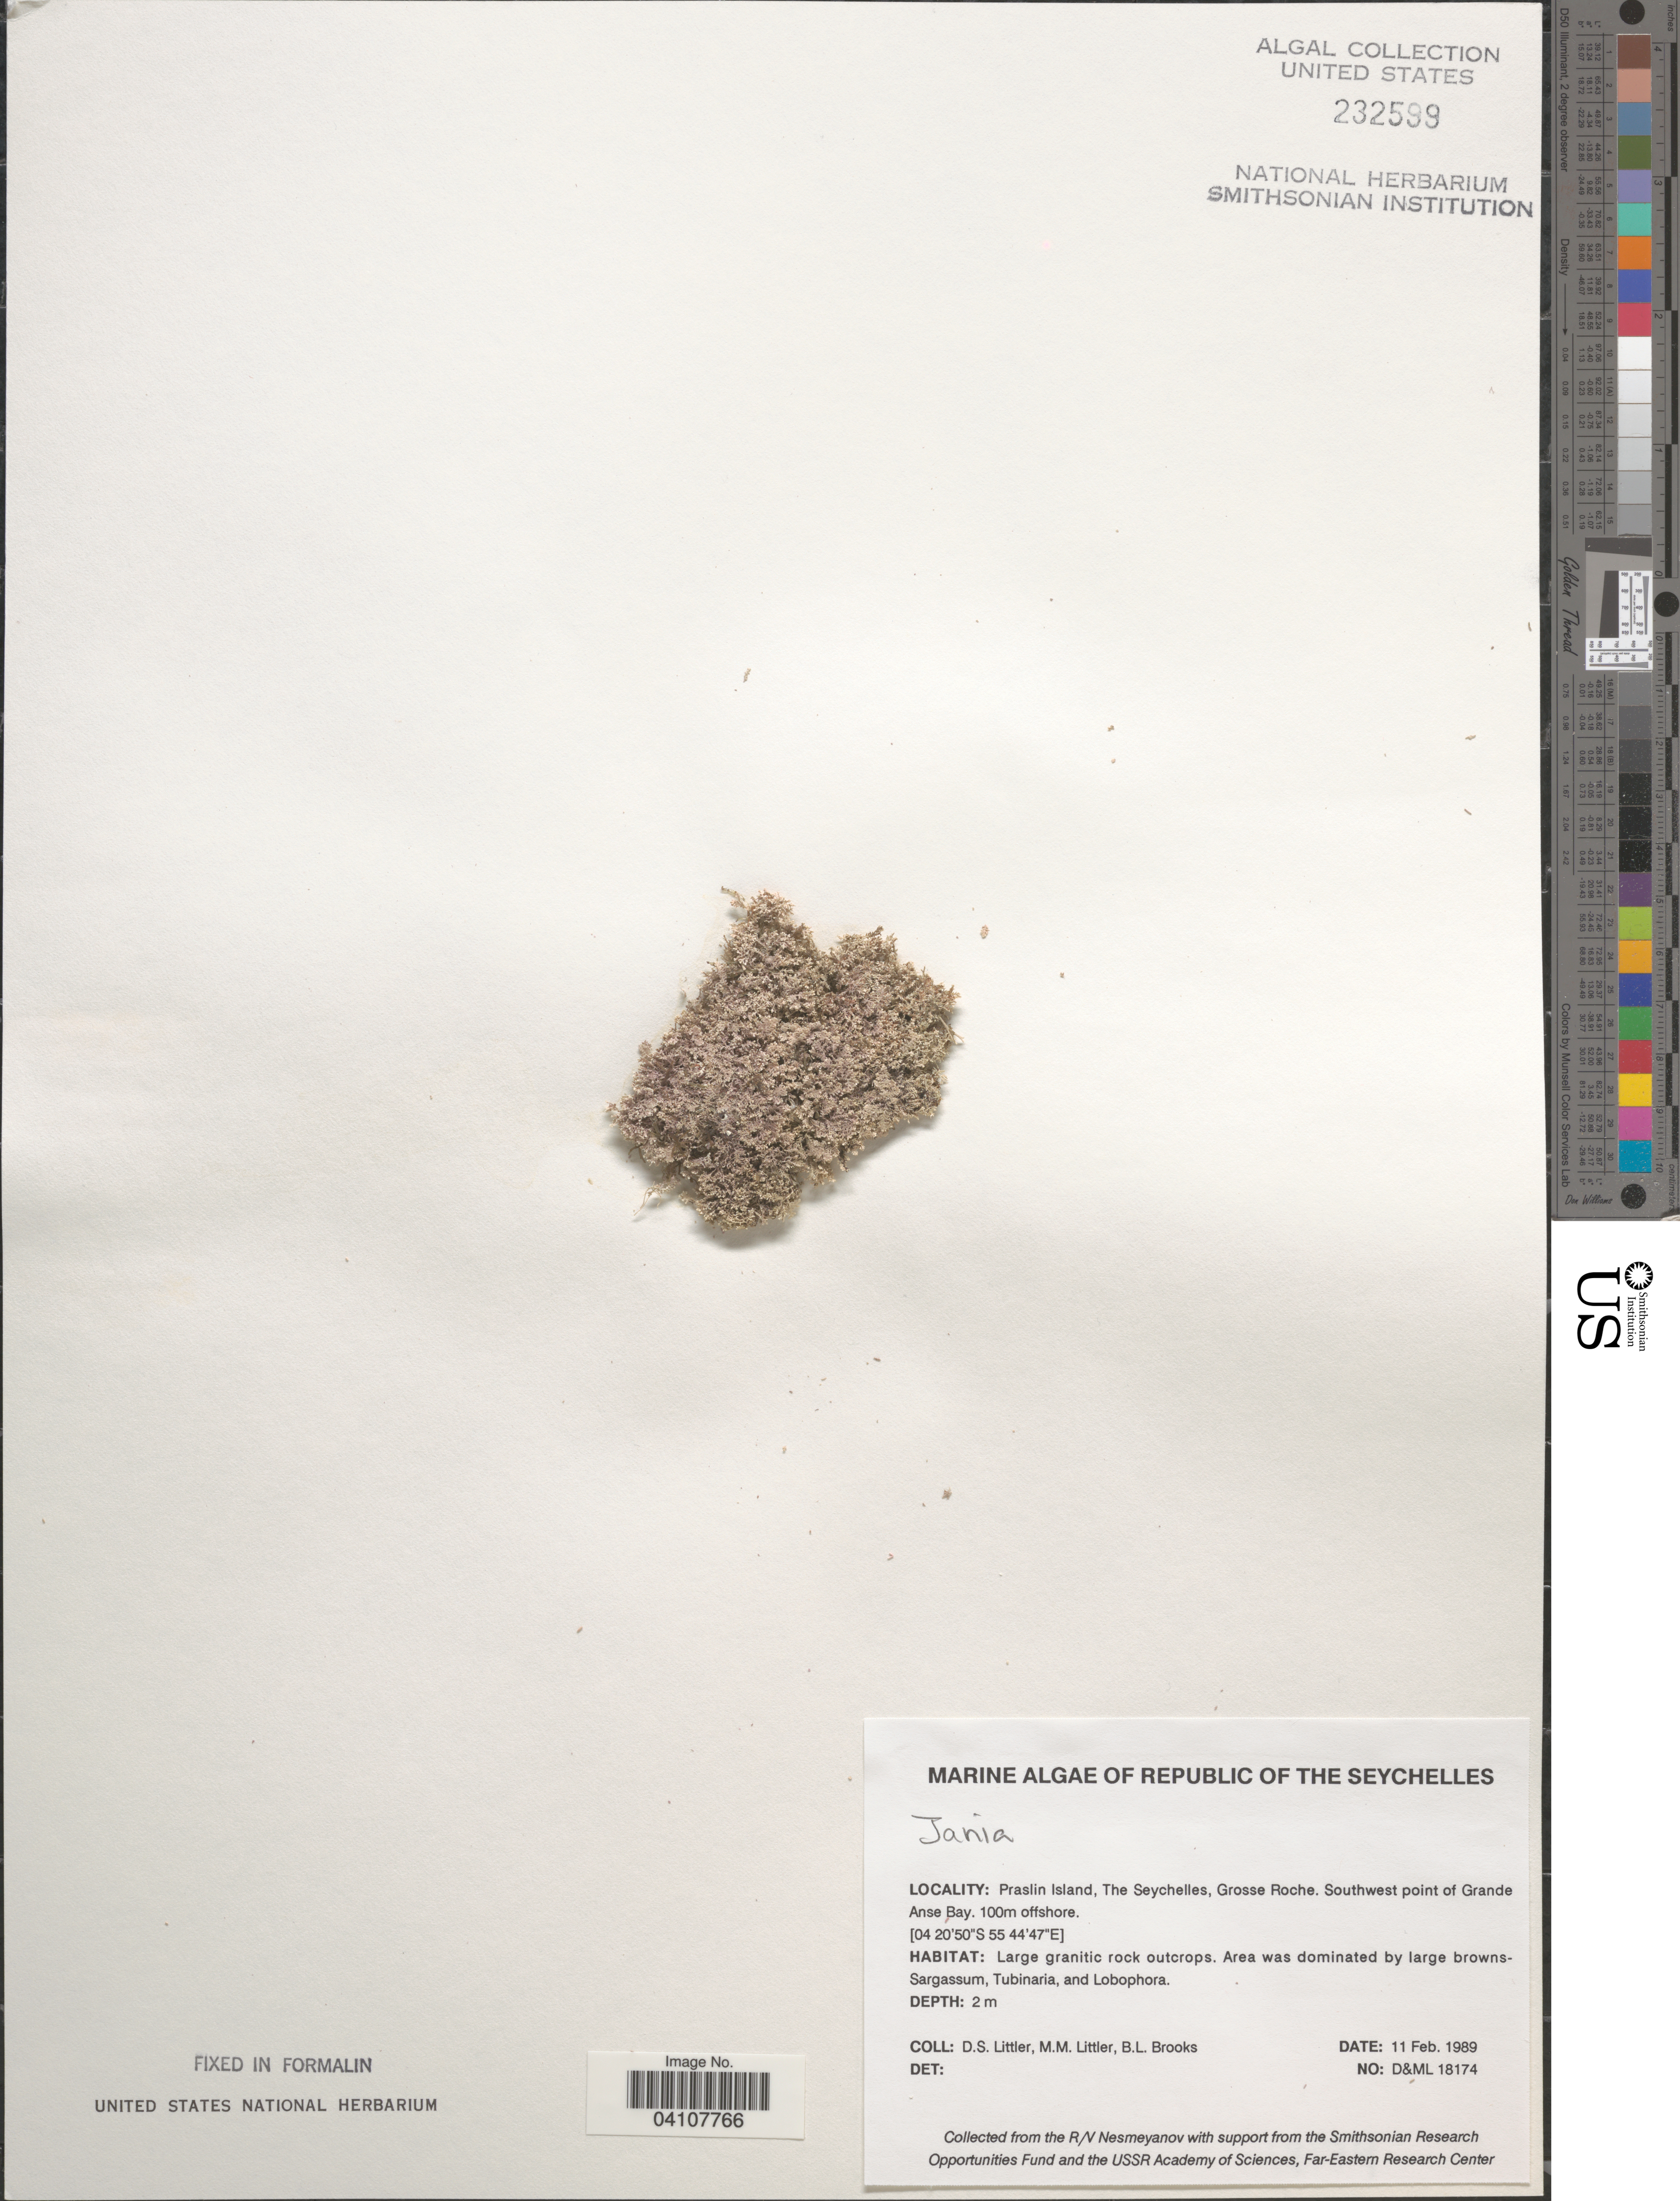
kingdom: Plantae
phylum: Rhodophyta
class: Florideophyceae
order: Corallinales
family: Corallinaceae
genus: Jania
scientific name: Jania sp.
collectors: D. S. Littler & B. Brooks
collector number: D&ML18174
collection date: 1989-02-11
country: Seychelles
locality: Republic of the Seychelles. Praslin Island, Grosse Roche. Southwest point of Grande Anse Bay. 100m offshore.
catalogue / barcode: US 232599